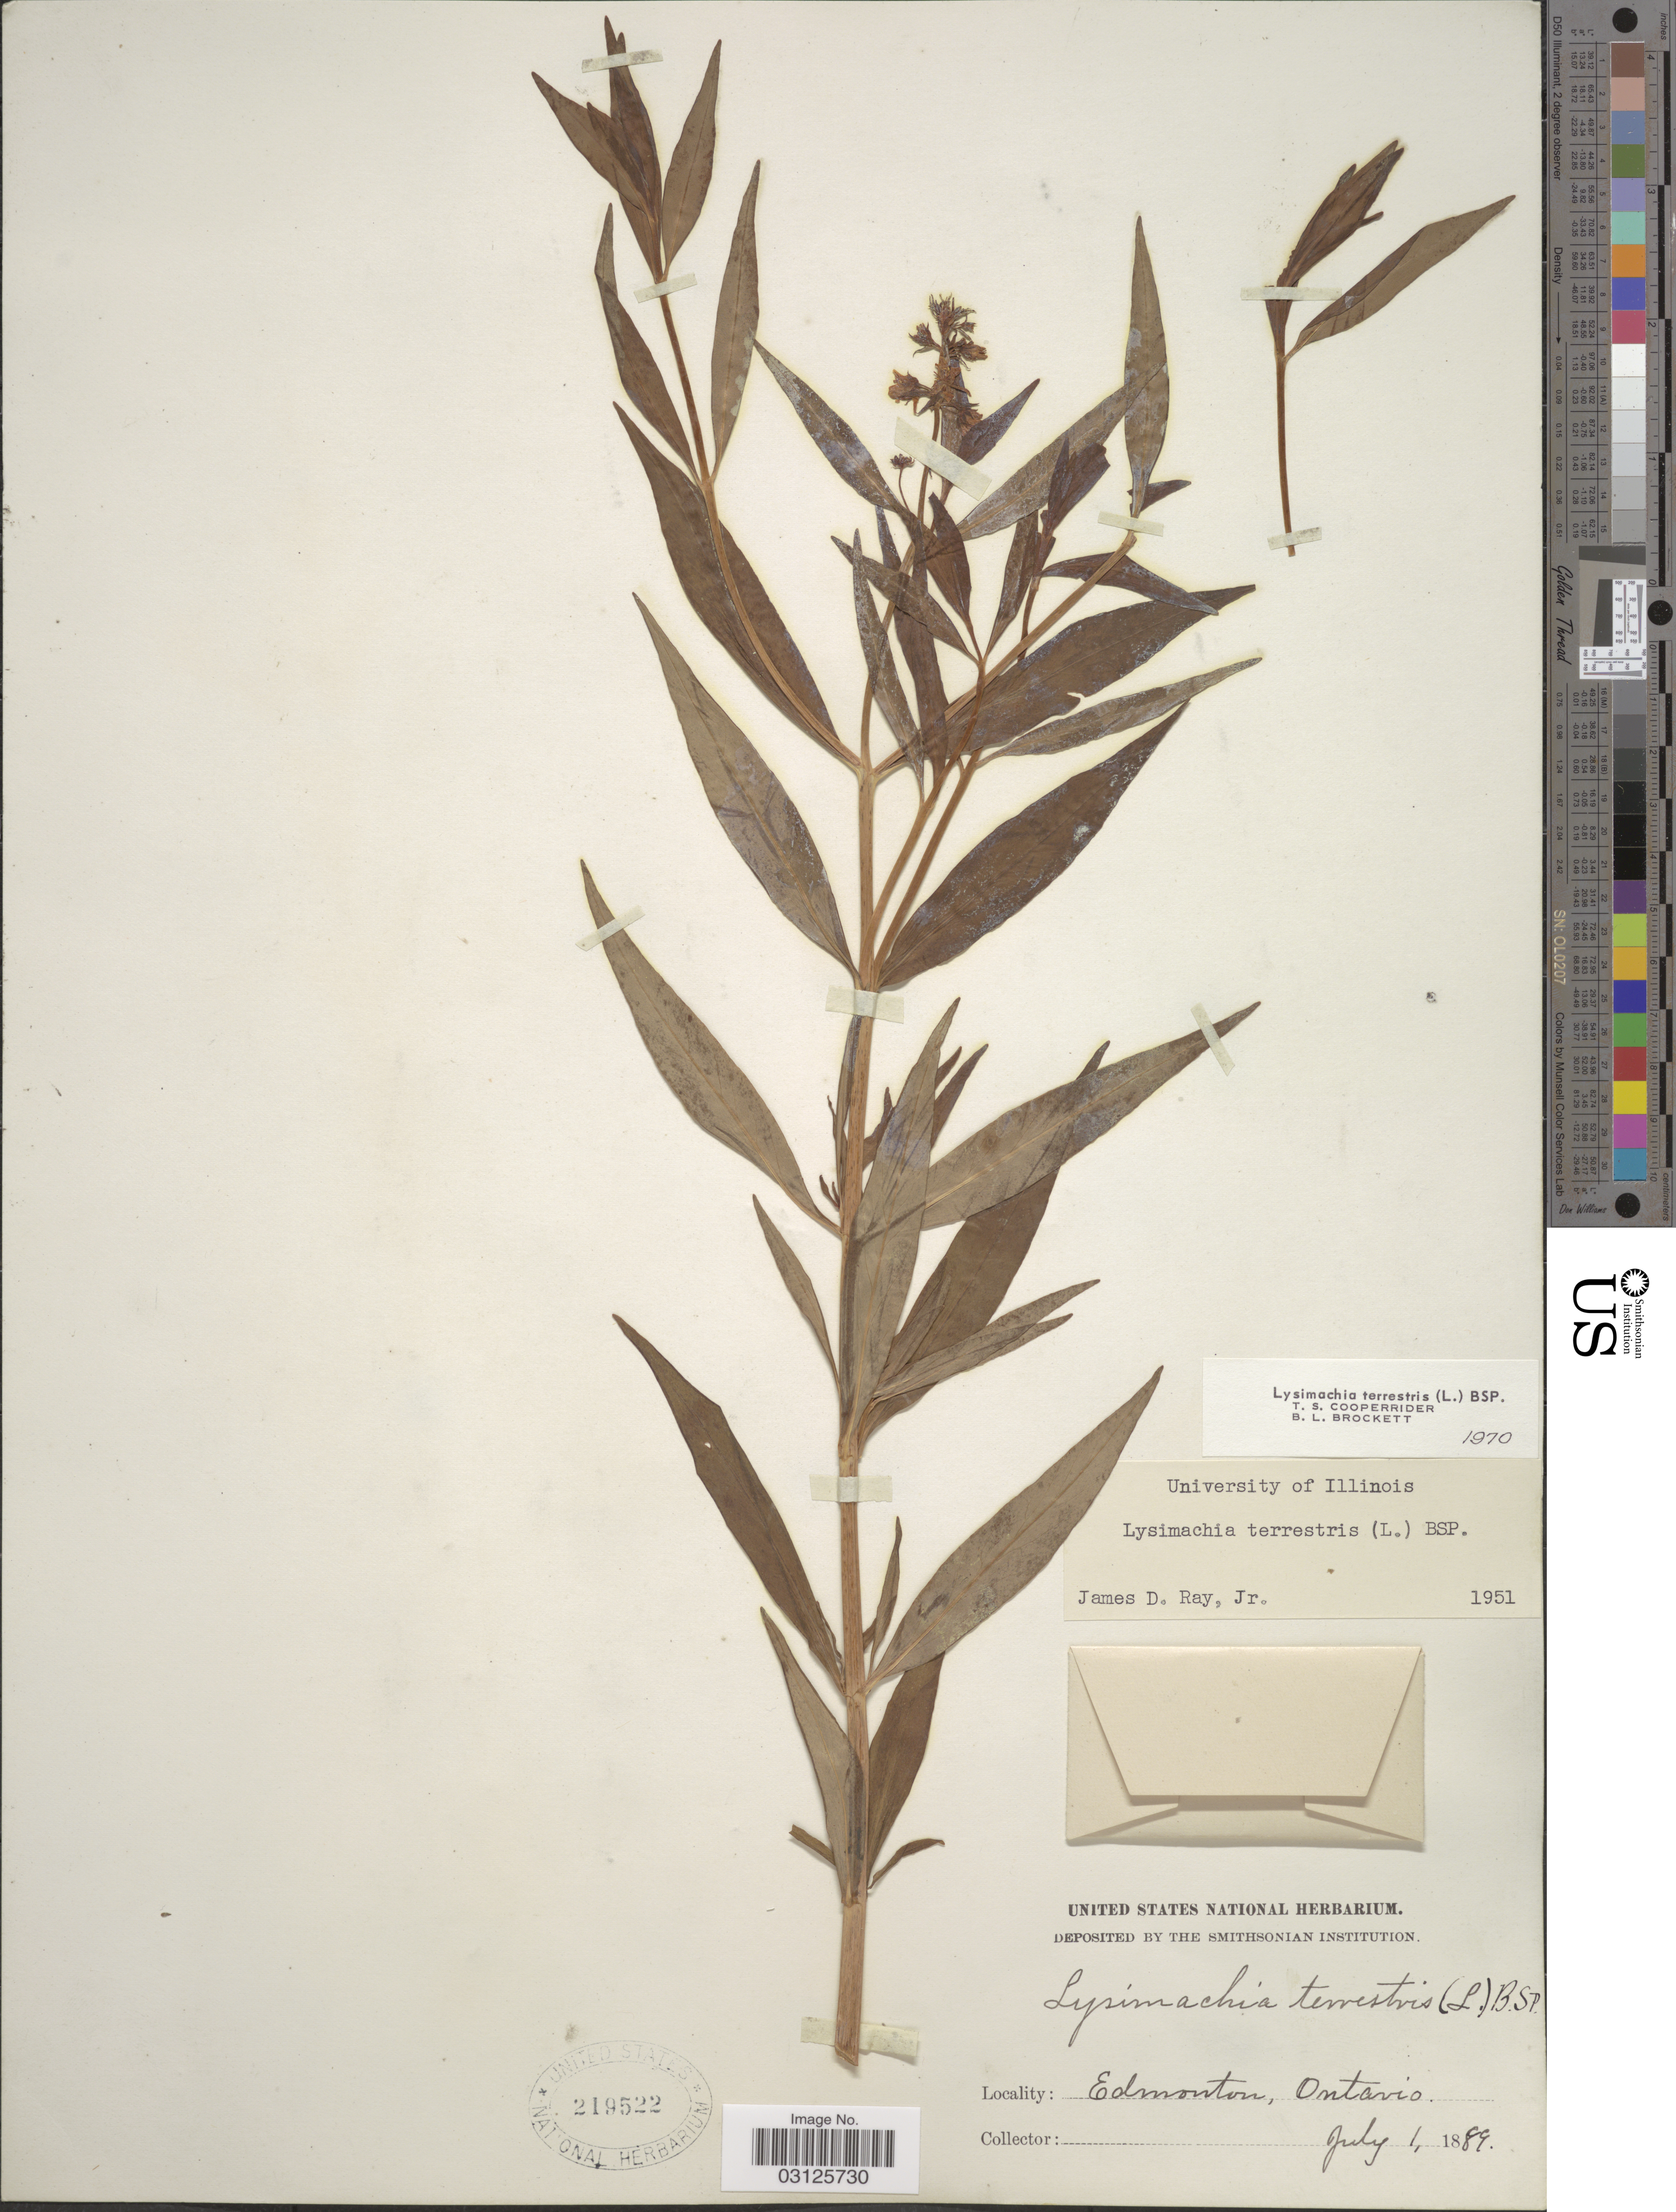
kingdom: Plantae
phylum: Tracheophyta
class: Magnoliopsida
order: Ericales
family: Primulaceae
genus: Lysimachia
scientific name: Lysimachia terrestris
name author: (L.) Britton, Stearns & Poggenb.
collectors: ex herb. United States National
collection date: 1899-07-01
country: Canada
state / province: Ontario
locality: Edmonton.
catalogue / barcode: US 219522